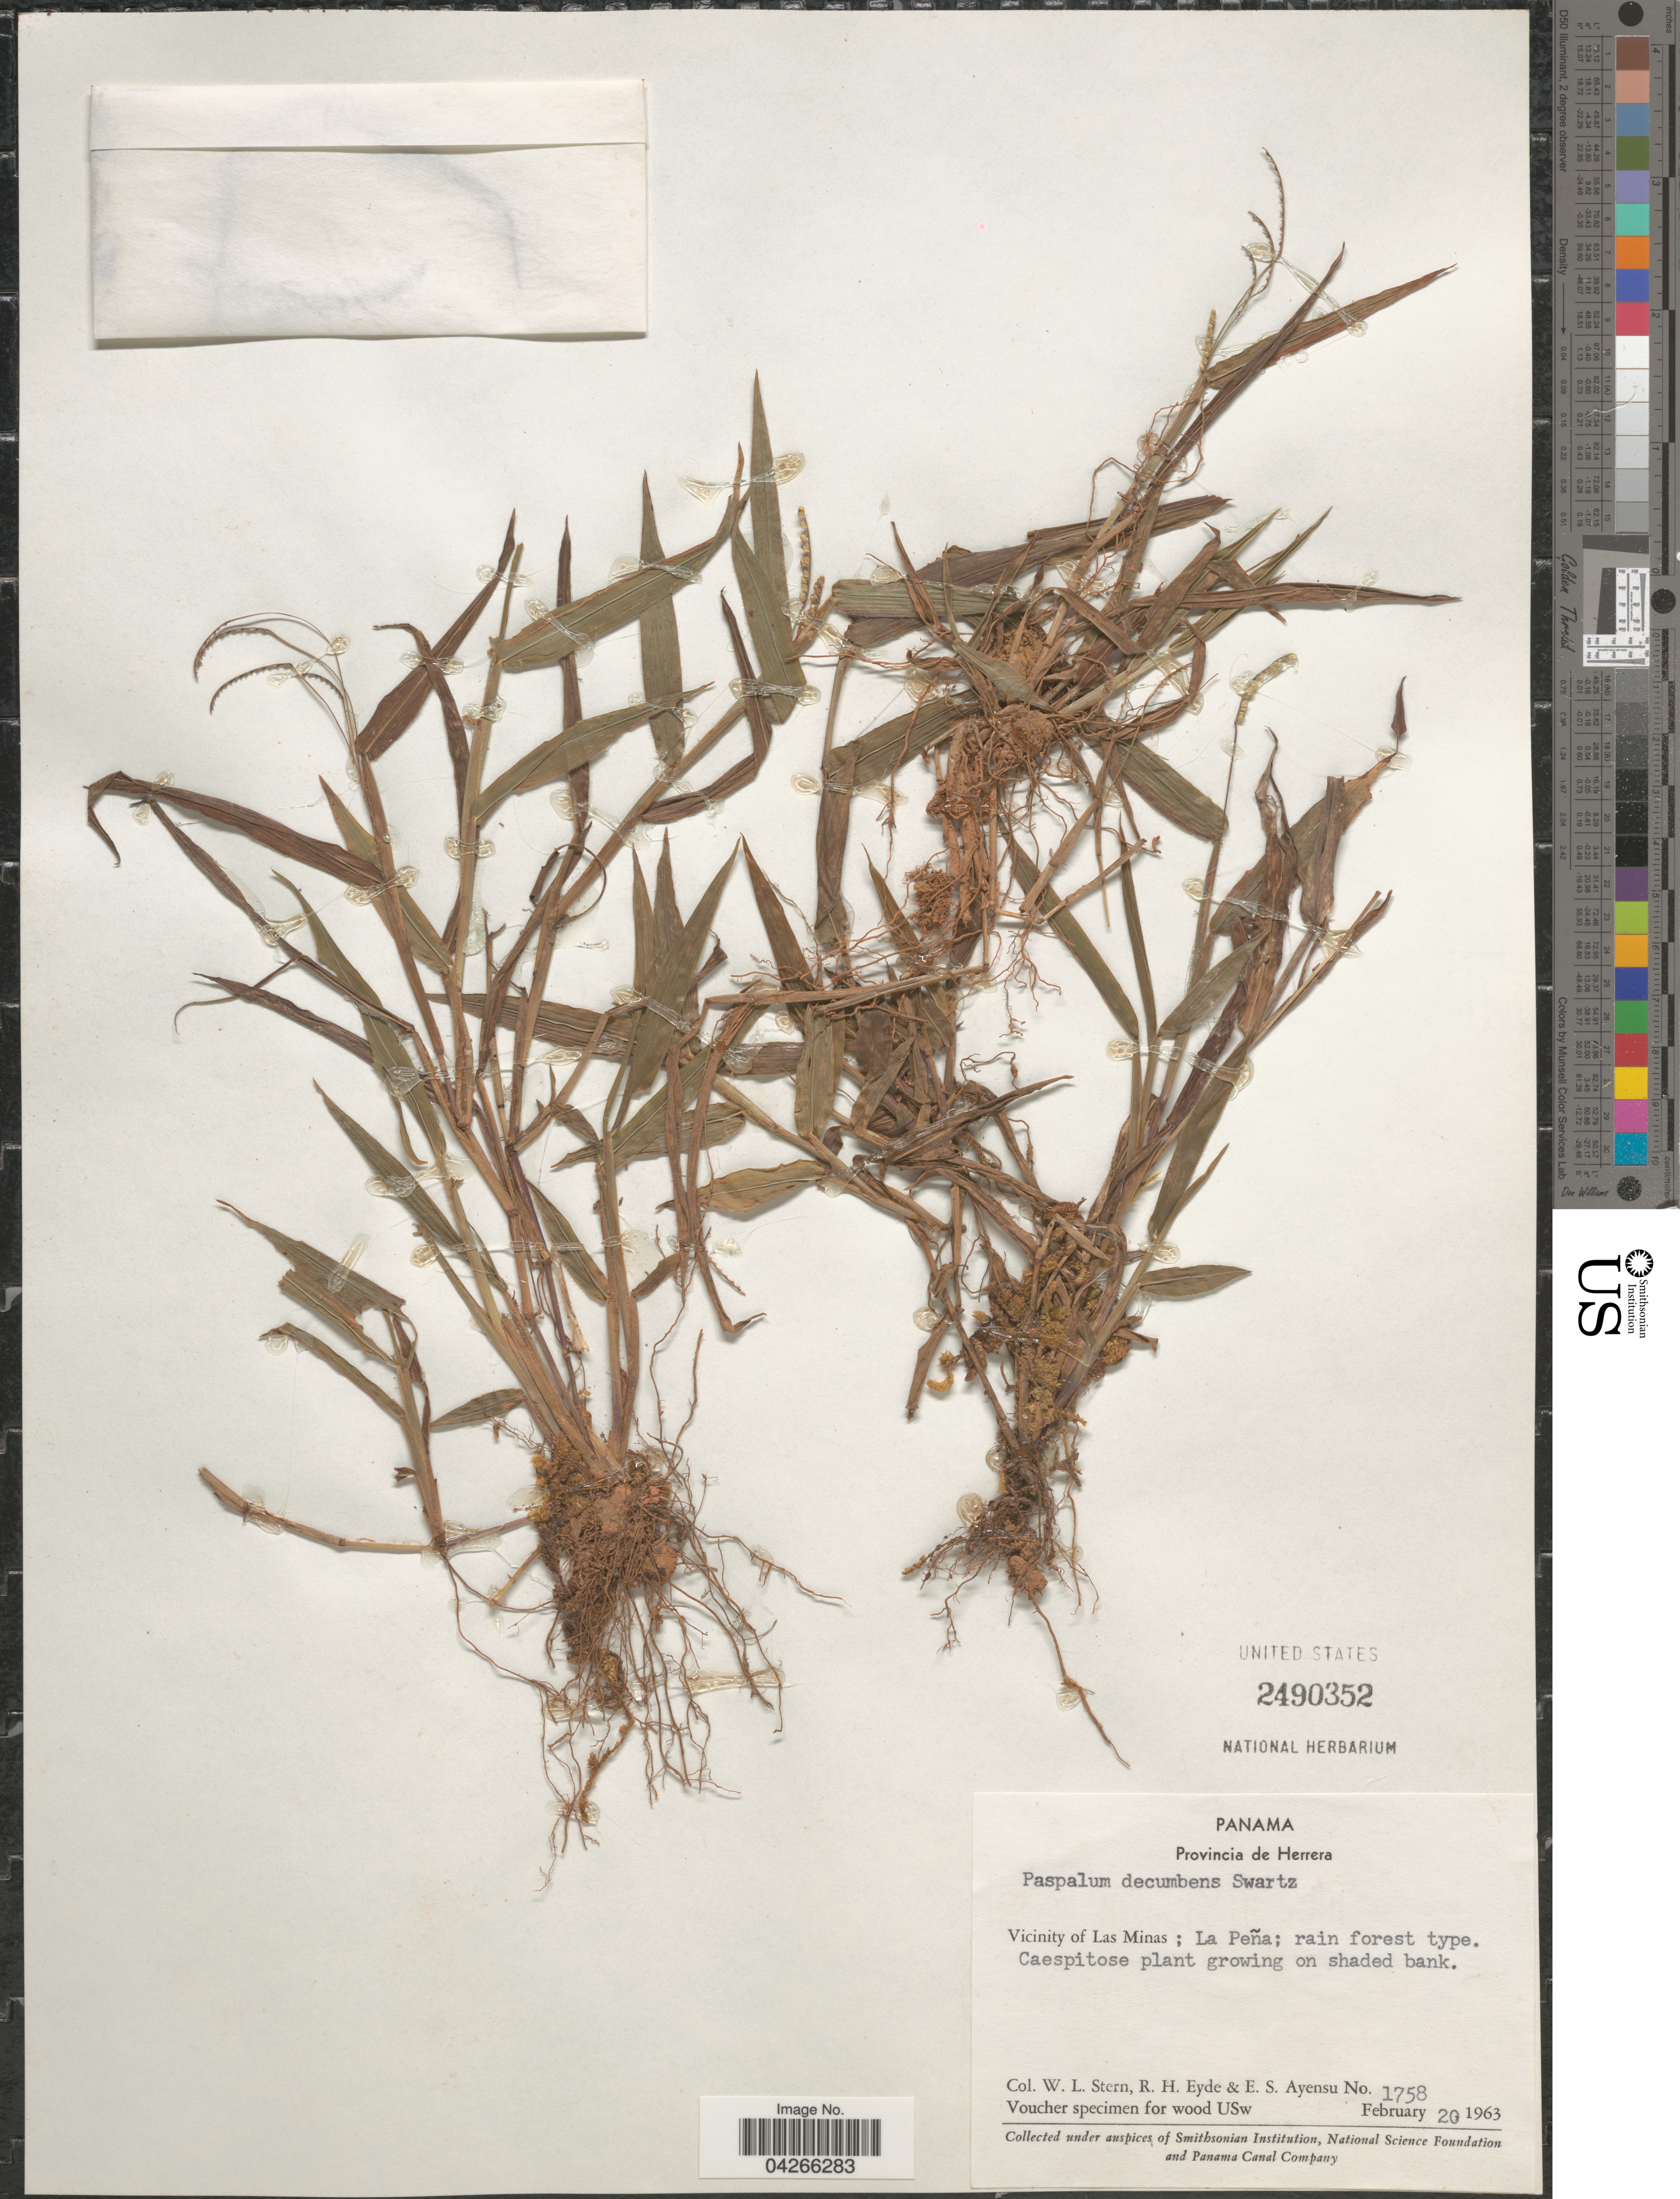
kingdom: Plantae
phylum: Tracheophyta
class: Liliopsida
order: Poales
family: Poaceae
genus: Paspalum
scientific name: Paspalum decumbens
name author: Sw.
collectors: W. L. Stern, R. H. Eyde & E. S. Ayensu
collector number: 1758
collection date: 1963-02-20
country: Panama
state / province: Herrera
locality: Vicinity of Las Minas; La Peña.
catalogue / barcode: US 2490352